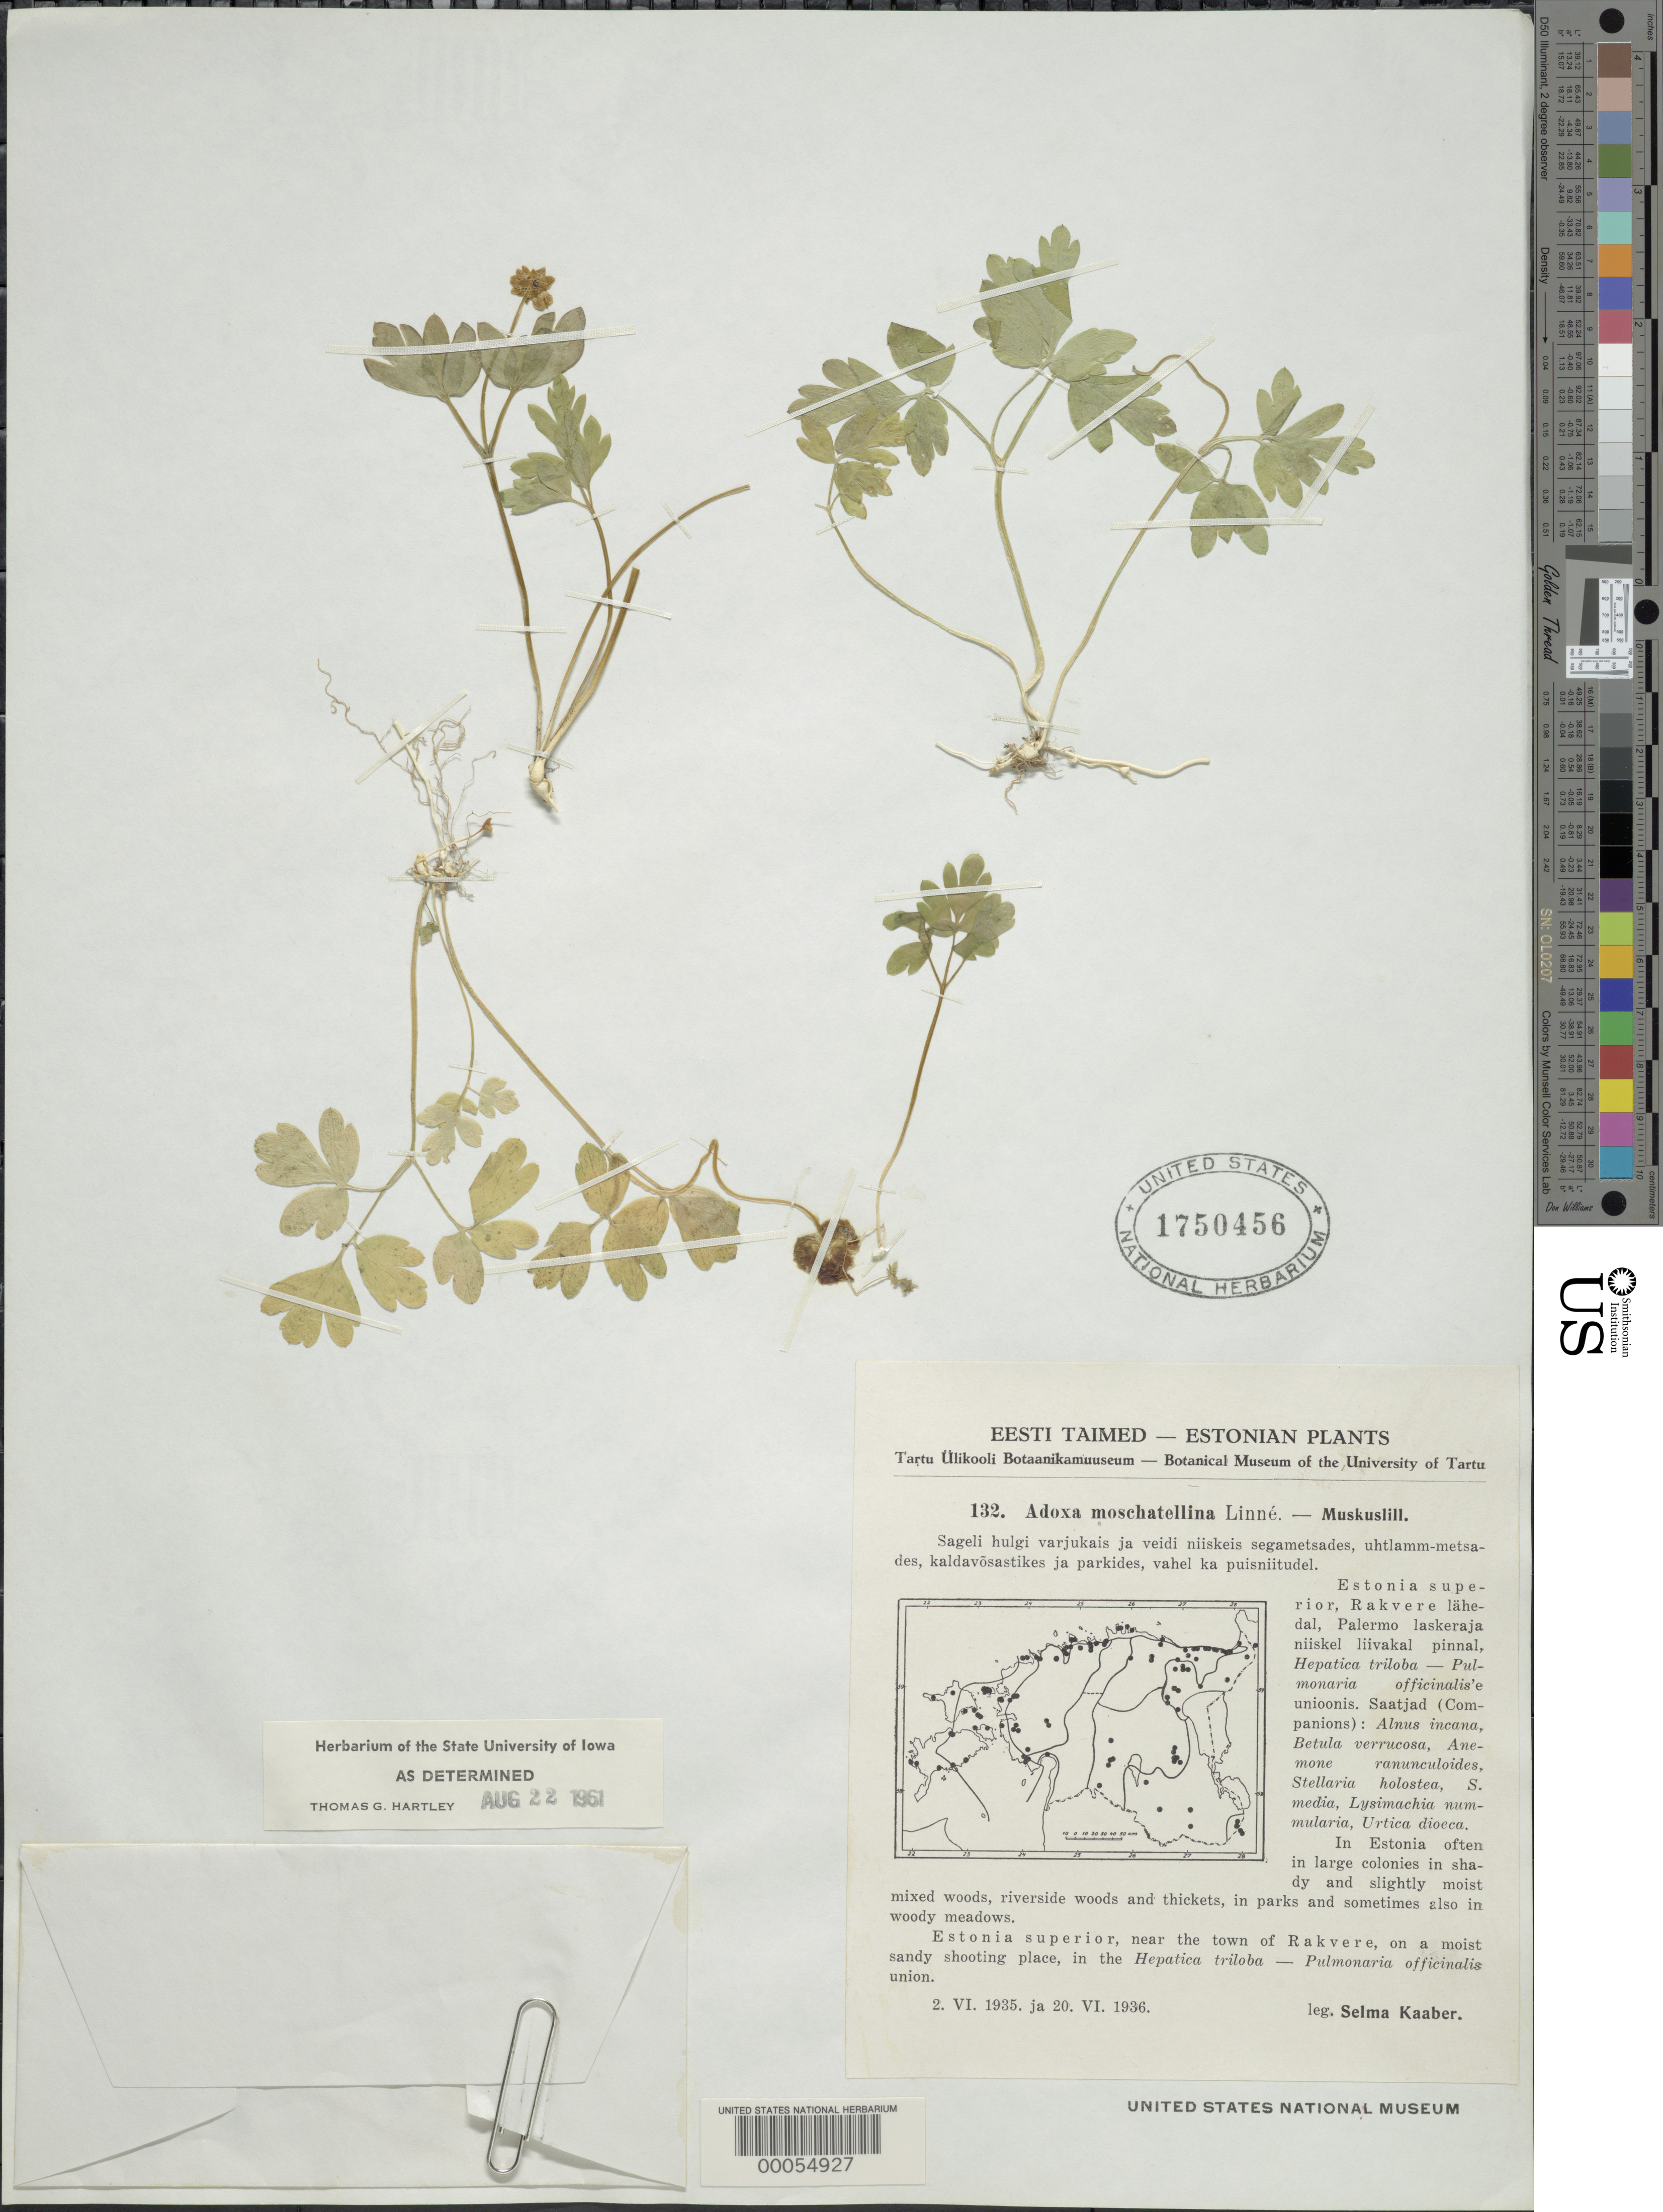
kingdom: Plantae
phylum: Tracheophyta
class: Magnoliopsida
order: Dipsacales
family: Viburnaceae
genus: Adoxa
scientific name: Adoxa moschatellina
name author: L.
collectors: S. Kaaber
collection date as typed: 20 Jun 1936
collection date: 1936-06-20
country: Estonia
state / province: Lääne-virumaa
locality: Estonia superior, near town of Rakvere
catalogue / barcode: US 1750456